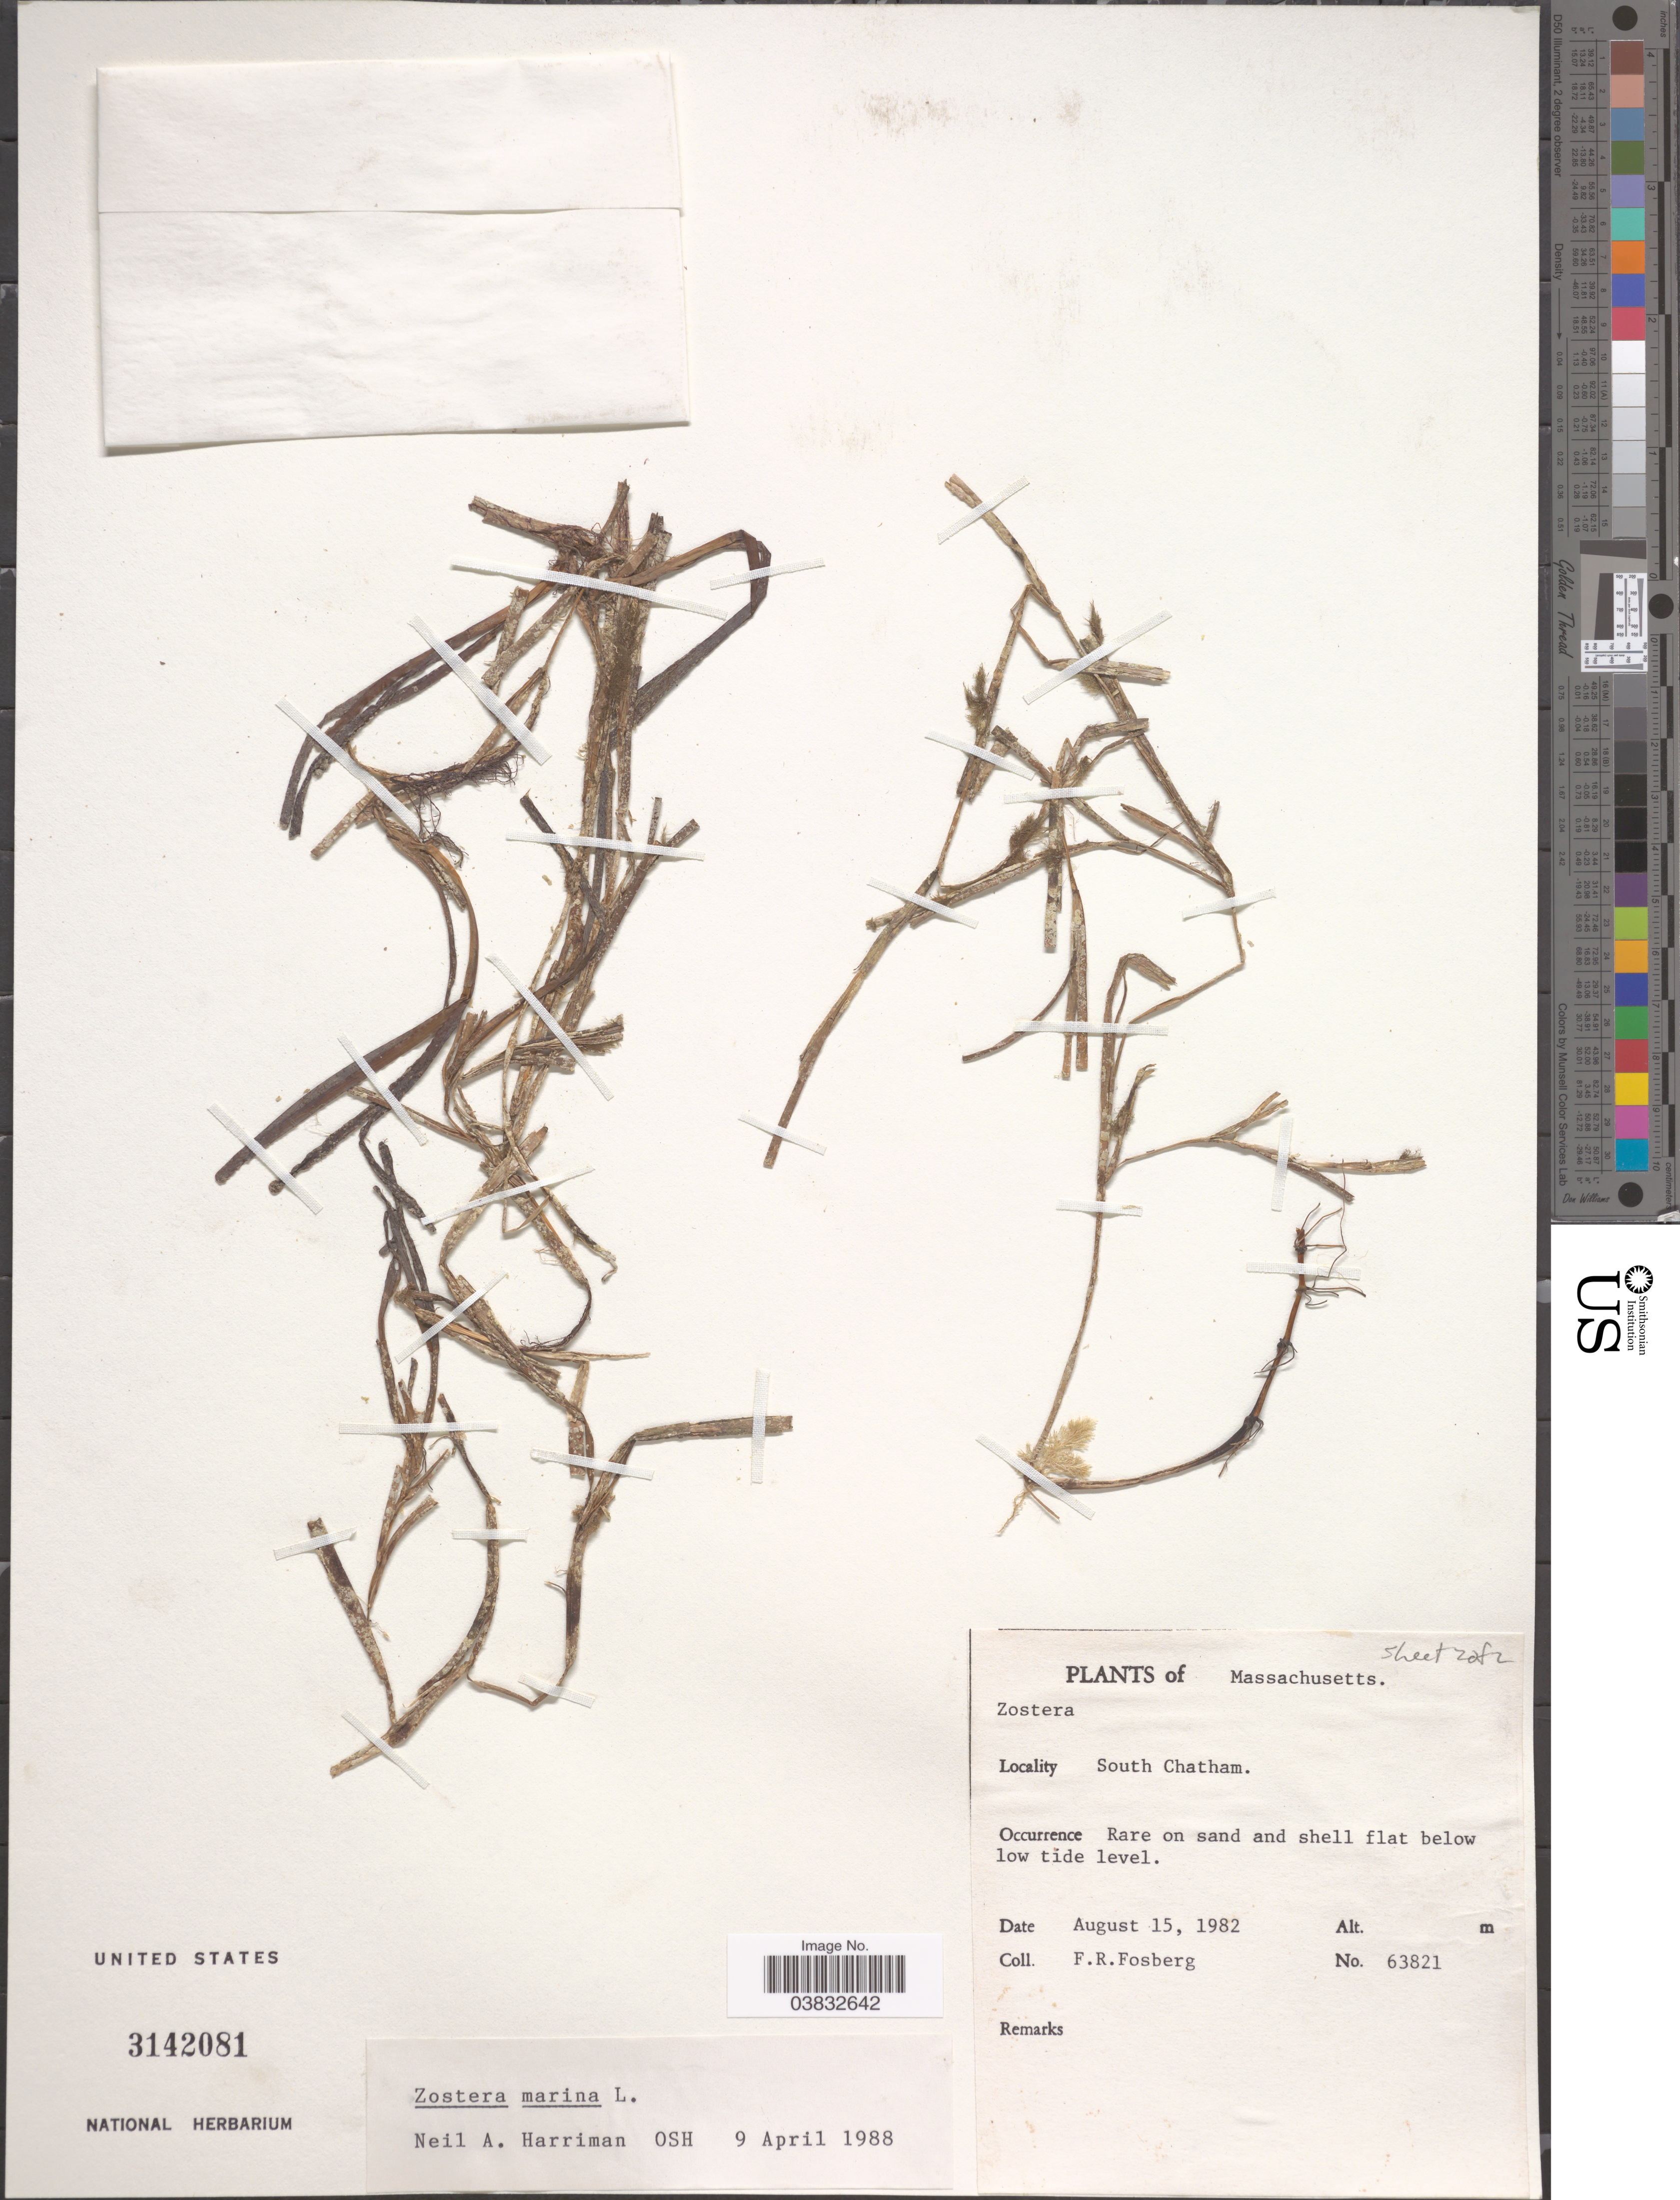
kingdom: Plantae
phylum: Tracheophyta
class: Liliopsida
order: Alismatales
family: Zosteraceae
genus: Zostera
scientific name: Zostera marina var. typica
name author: L.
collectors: F. R. Fosberg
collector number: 63821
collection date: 1982-08-15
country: United States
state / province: Massachusetts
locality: South Chatham.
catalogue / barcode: US 3142081